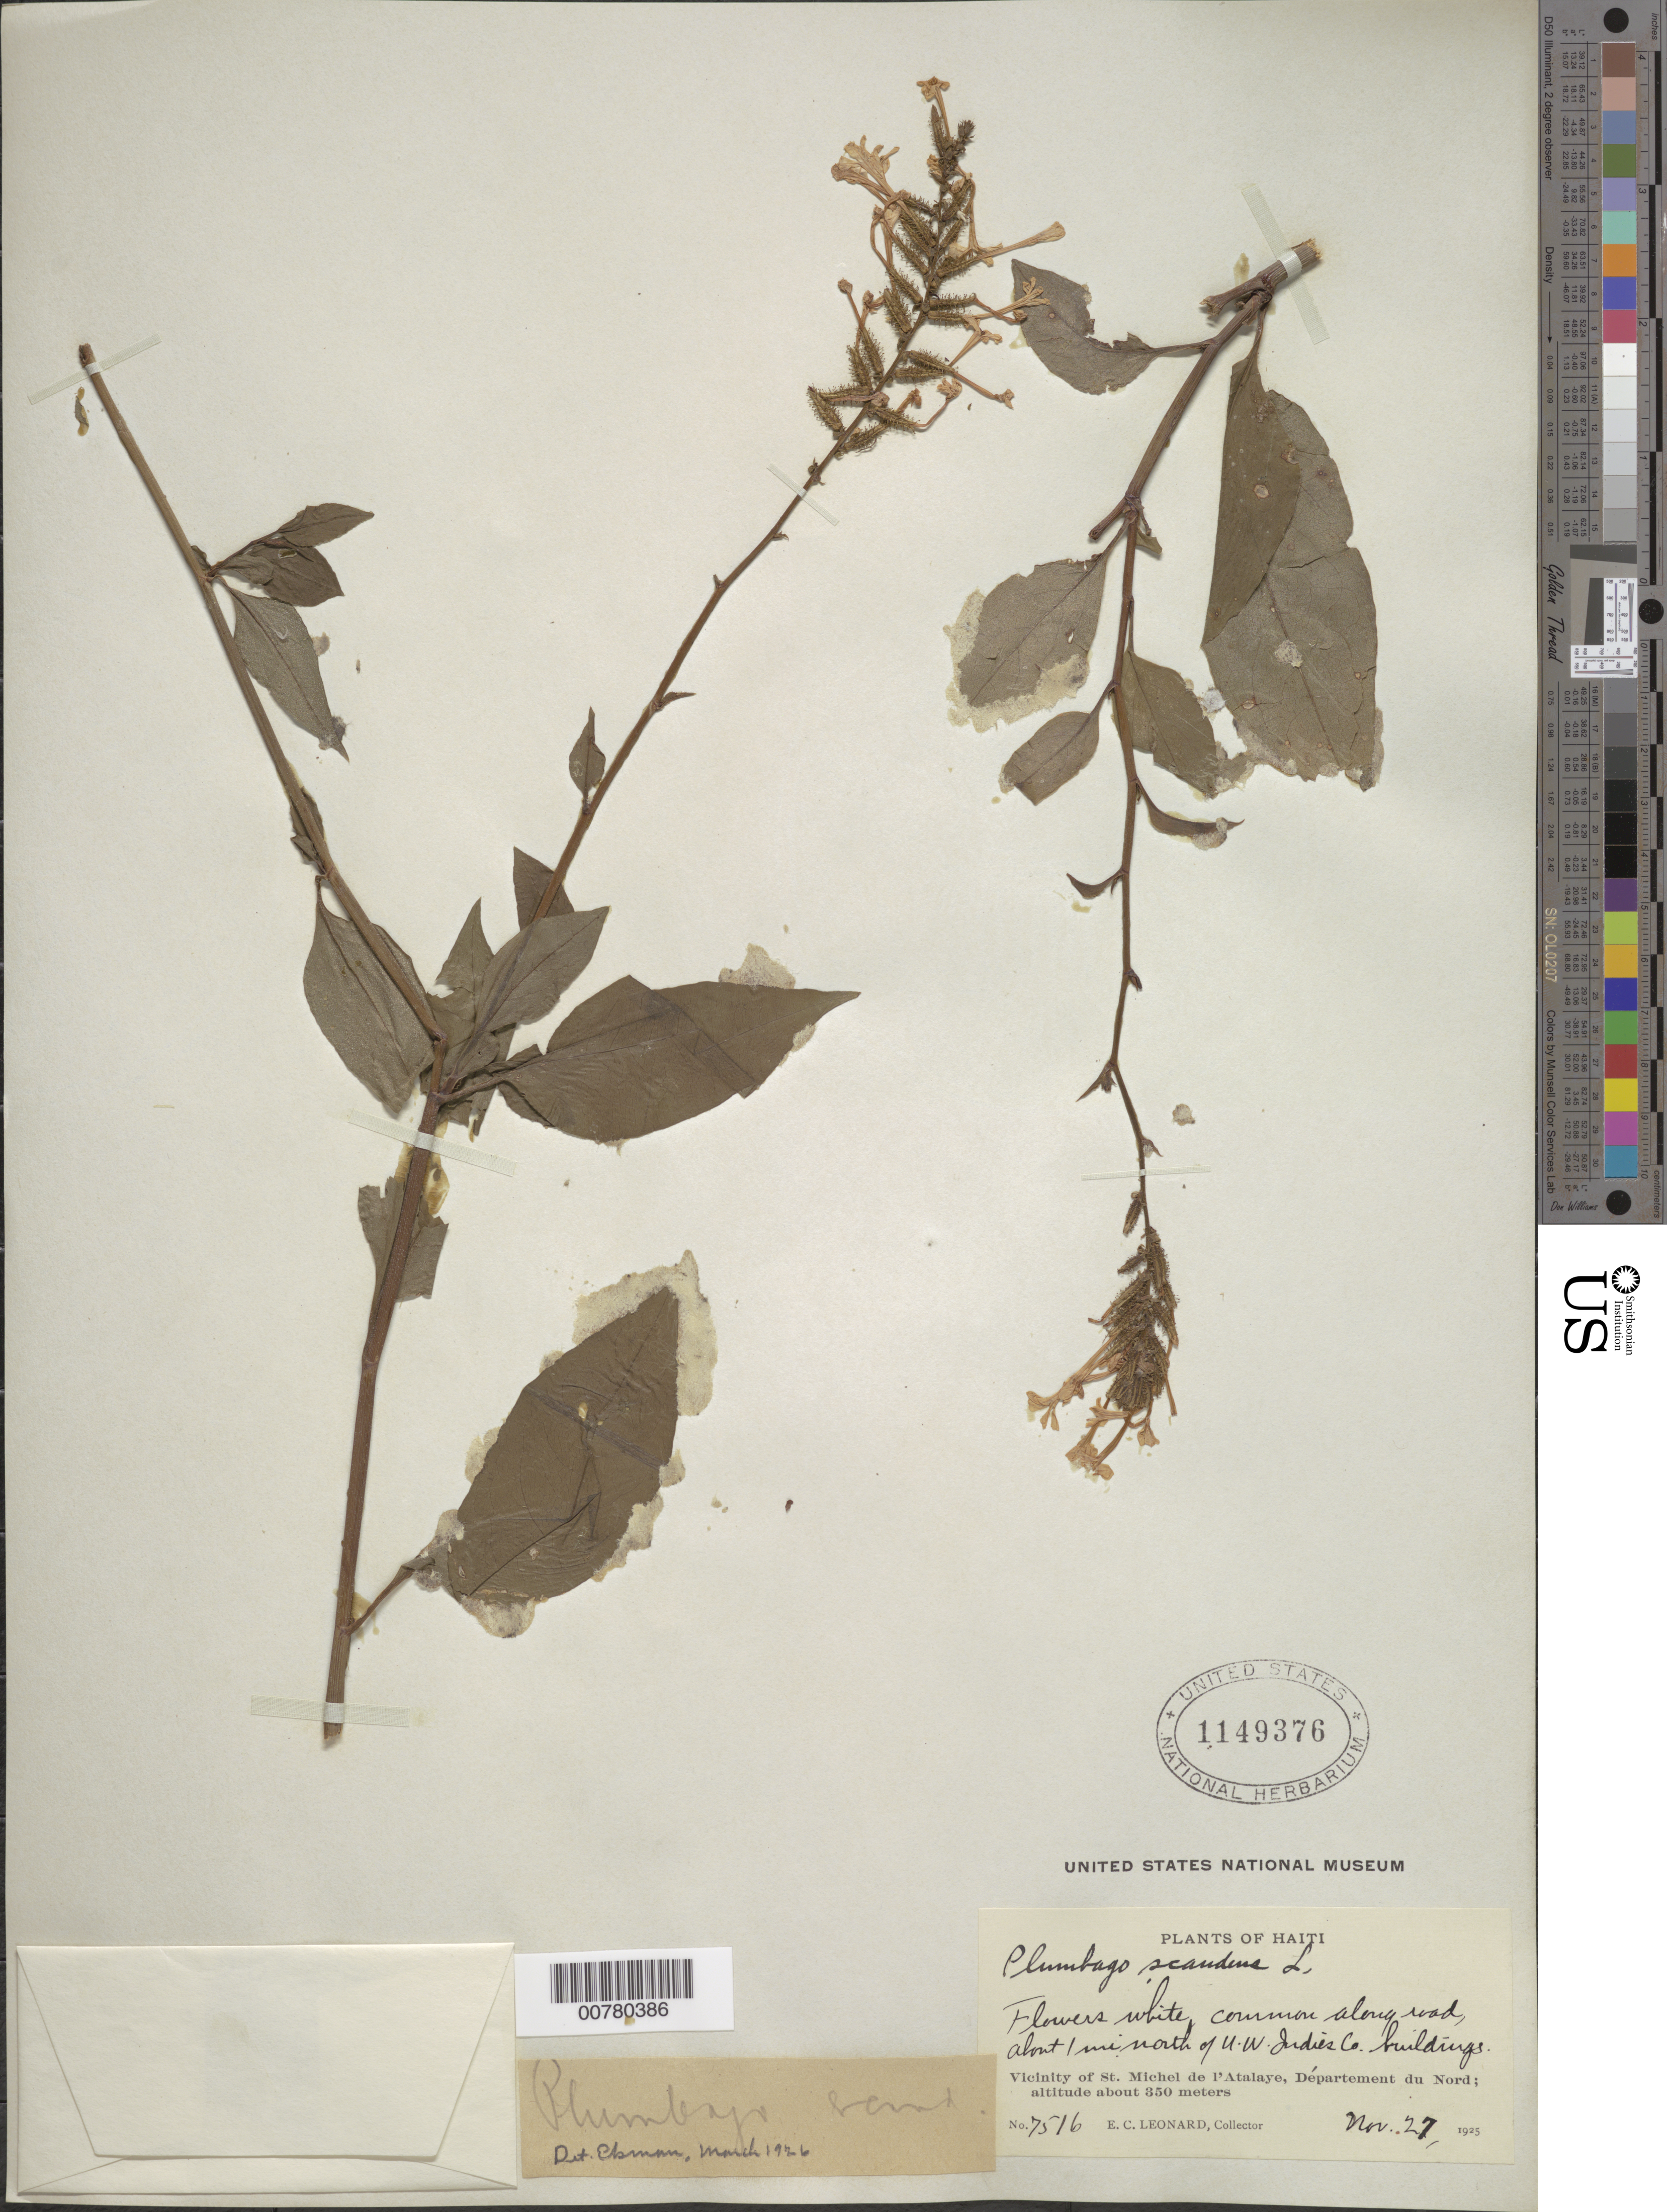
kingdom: Plantae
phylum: Tracheophyta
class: Magnoliopsida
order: Caryophyllales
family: Plumbaginaceae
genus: Plumbago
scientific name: Plumbago scandens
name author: L.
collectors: E. C. Leonard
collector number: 7516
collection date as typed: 27 Nov 1925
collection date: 1925-11-27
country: Haiti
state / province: Nord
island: Hispaniola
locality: Vicinity of St. Michel de l'Atalaye, about 1 mile north of U.W. Indies Co. buildings.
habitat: Along road.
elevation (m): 350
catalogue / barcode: US 1149376